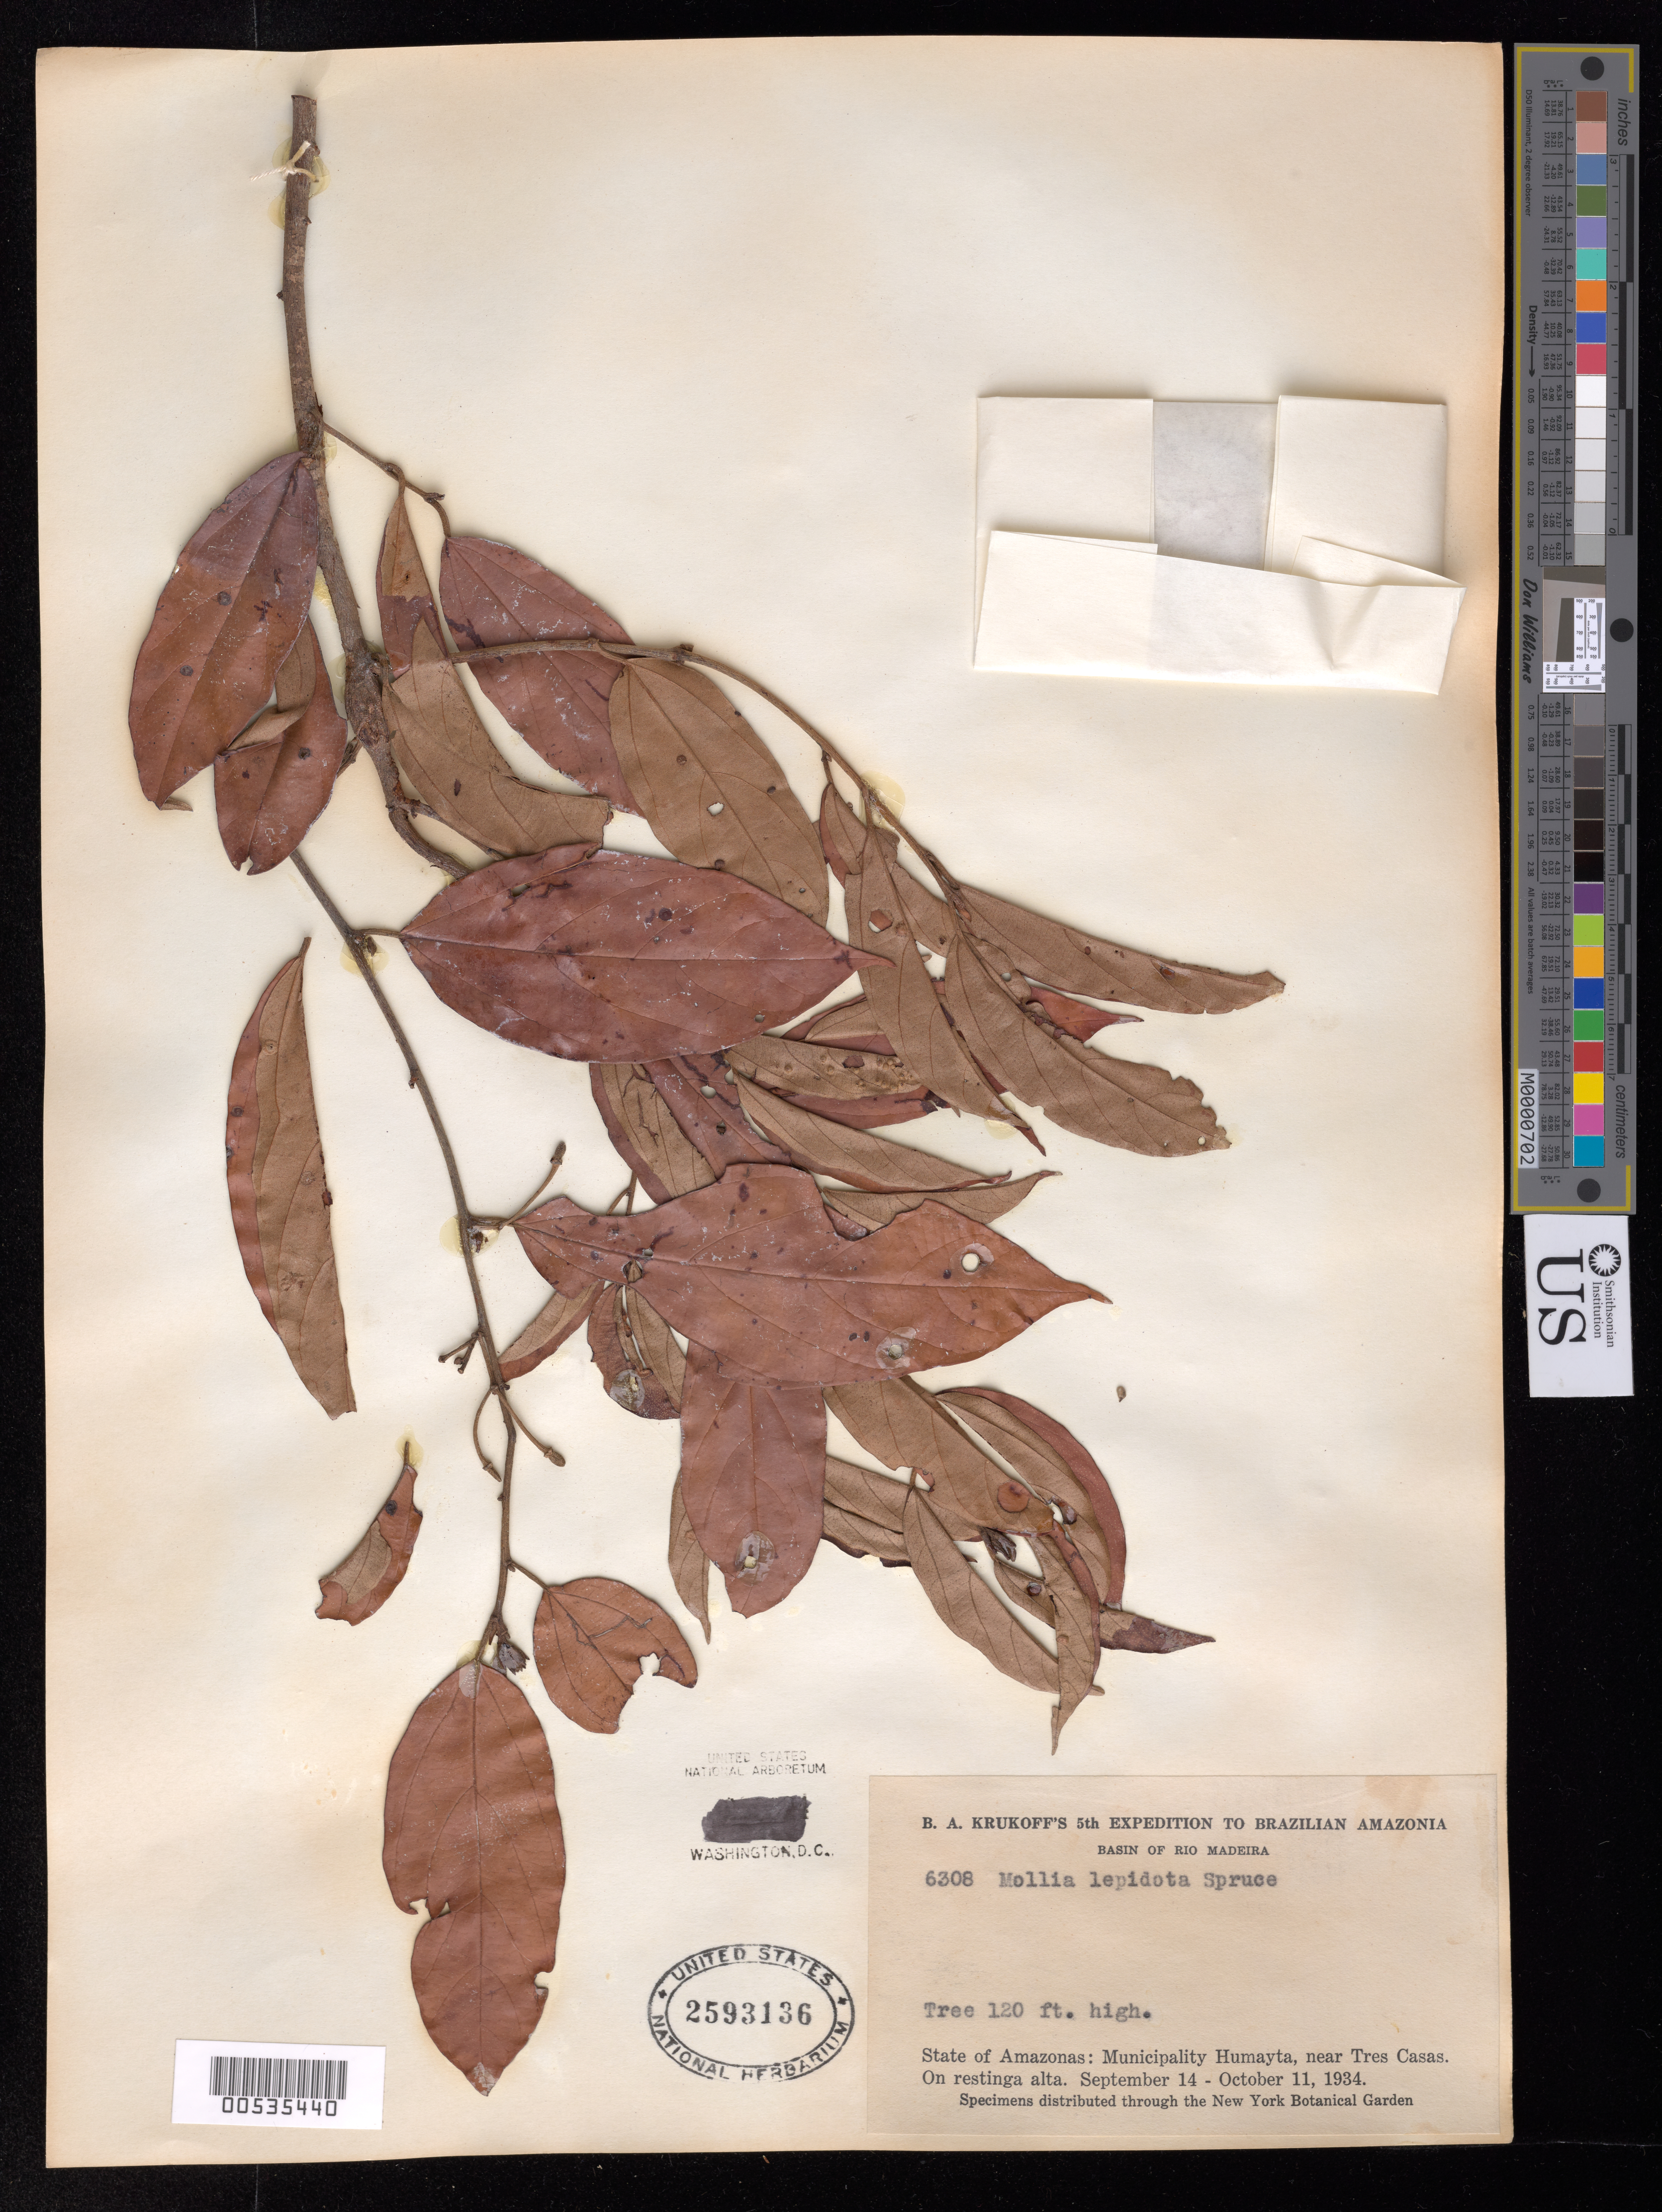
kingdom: Plantae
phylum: Tracheophyta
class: Magnoliopsida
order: Malvales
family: Malvaceae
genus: Mollia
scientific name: Mollia sphaerocarpa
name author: Gleason ex Record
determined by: Dorr, Laurence J., Curator (BOT), Smithsonian Institution - National Museum of Natural History (UNITED STATES)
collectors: B. A. Krukoff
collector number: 6308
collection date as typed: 14 Sep 1934 to 11 Oct 1934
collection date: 1934-09-14/1934-10-11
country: Brazil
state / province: Amazonas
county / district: Humaitá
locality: Near Tres Casas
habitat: On restinga alta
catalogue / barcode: US 2593136